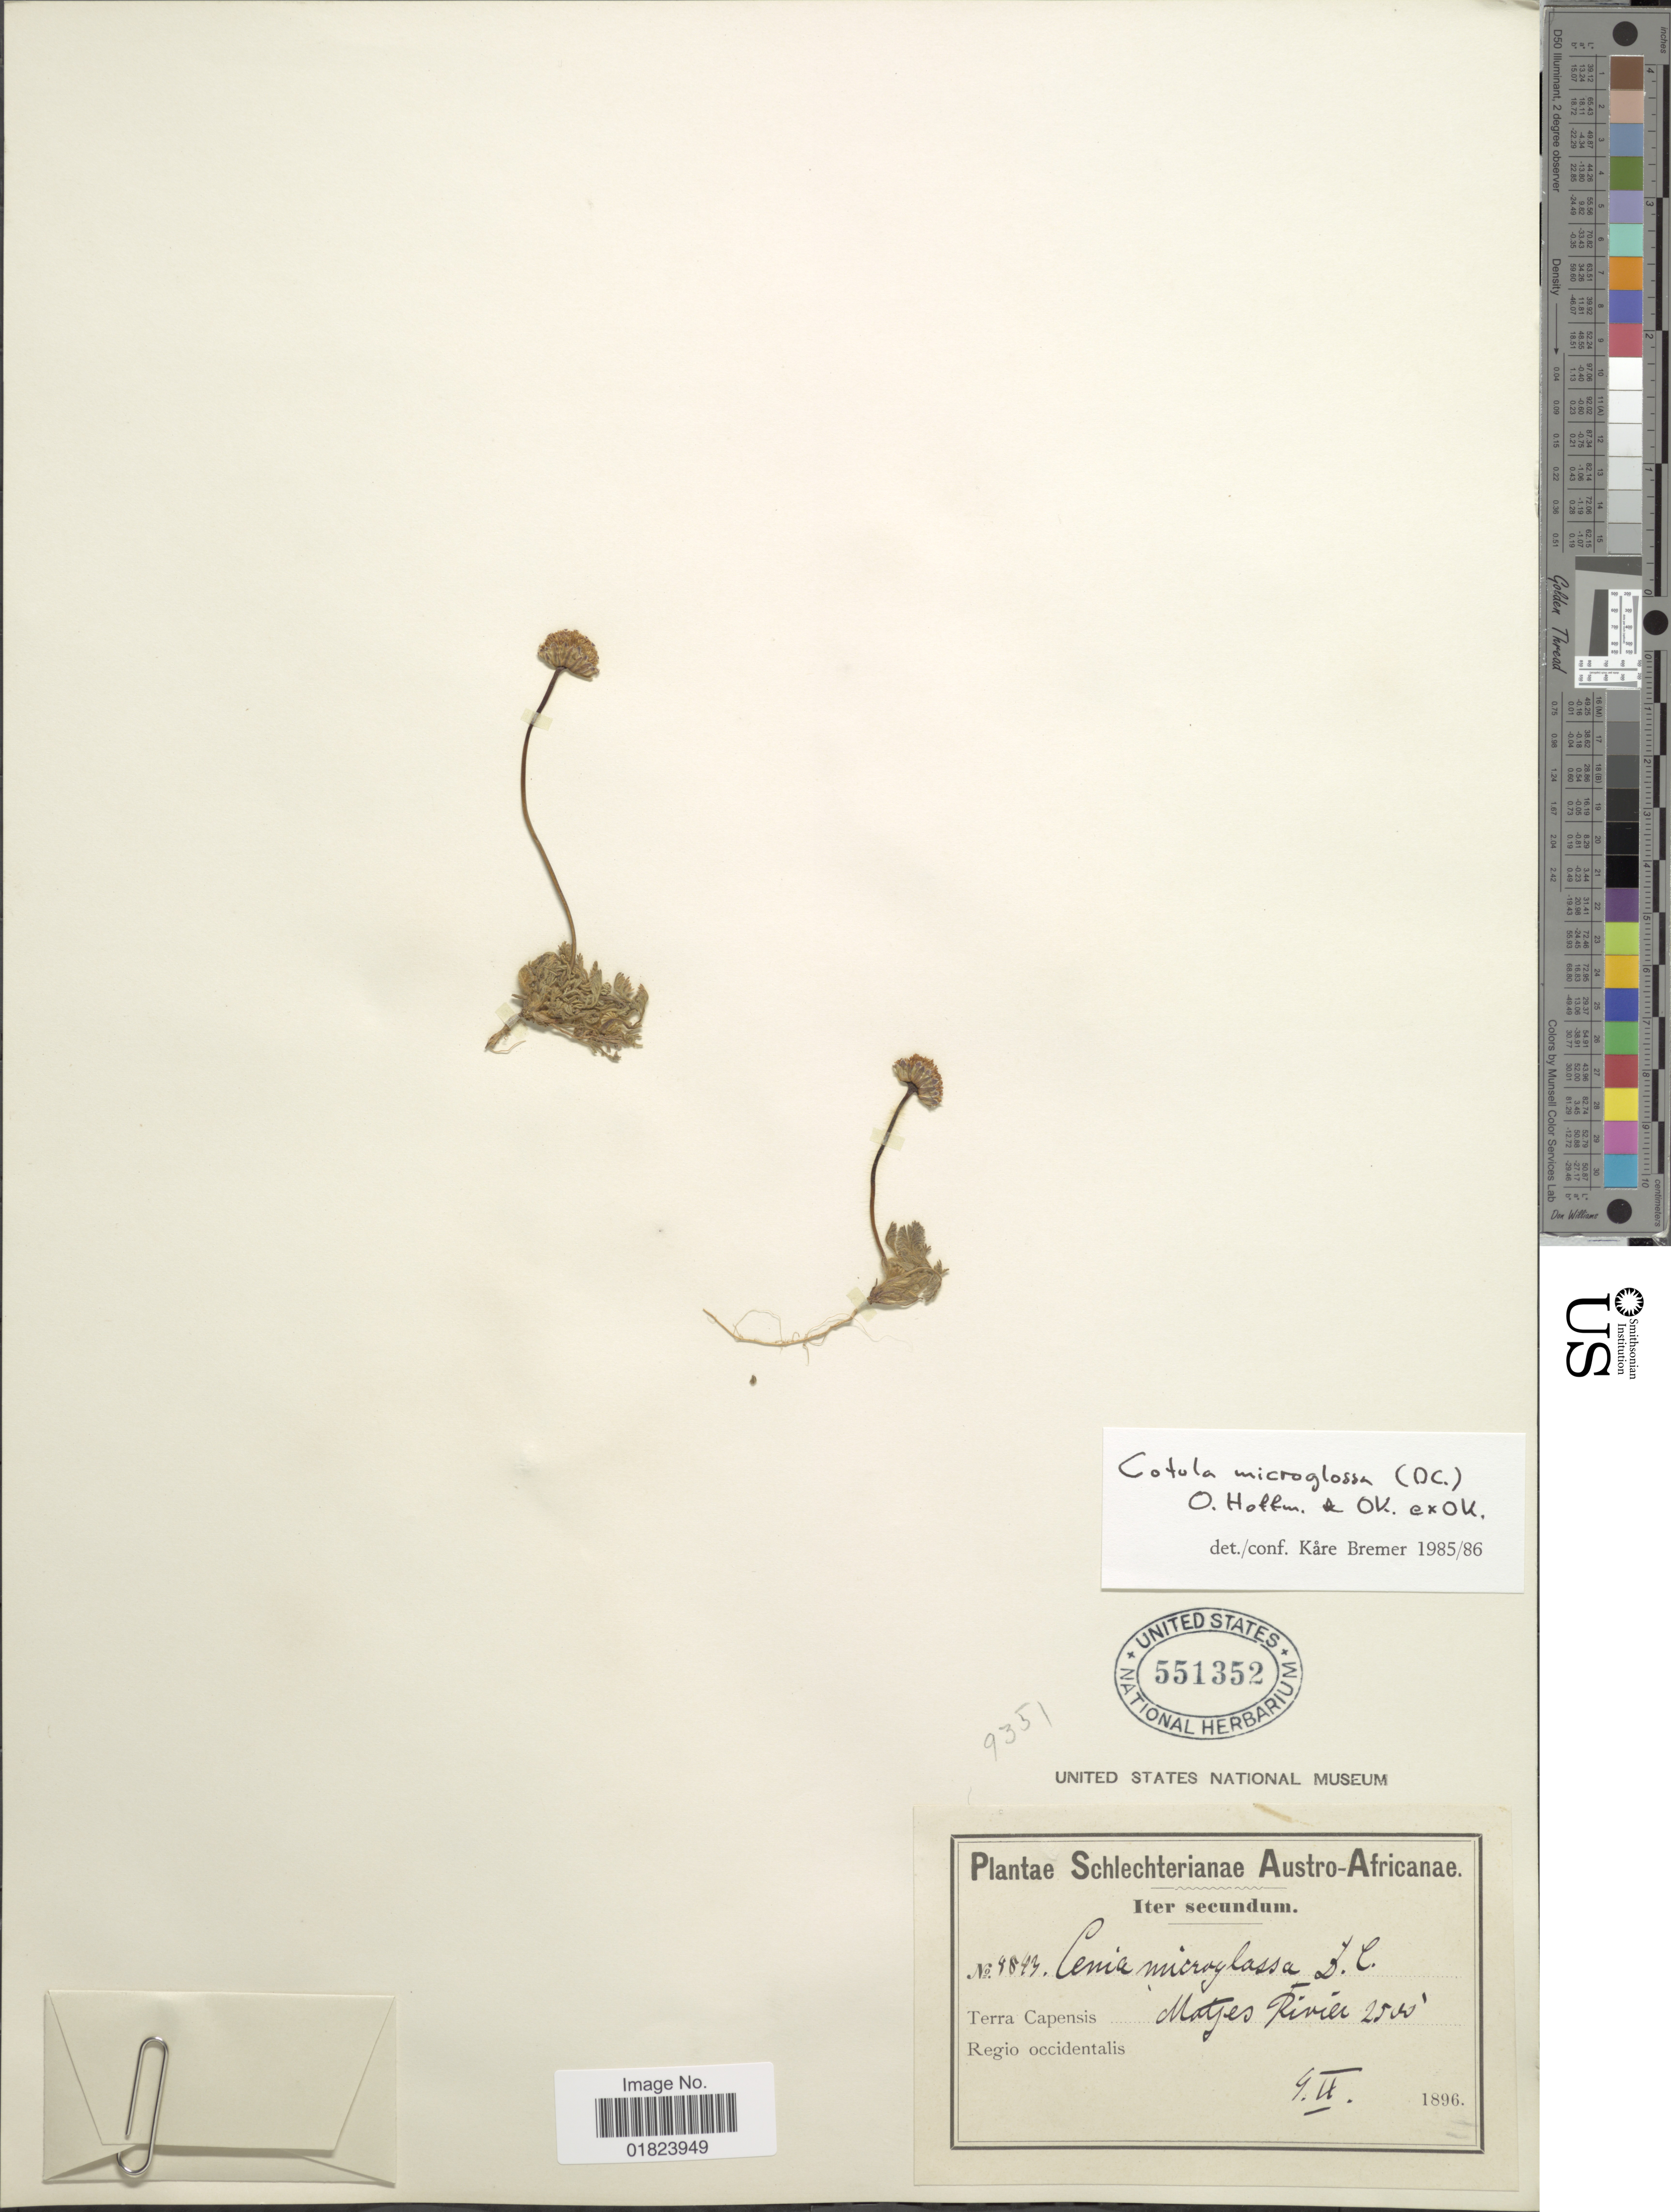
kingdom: Plantae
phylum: Tracheophyta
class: Magnoliopsida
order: Asterales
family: Asteraceae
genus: Cotula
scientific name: Cotula microglossa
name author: O. Hoffm. & Kuntze in Kuntze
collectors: Schlechter, --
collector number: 4543*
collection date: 1896-02-04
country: South Africa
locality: Austro-Africanae, iter secundum, Terra Capensis Matjes River, Regio occidentalis.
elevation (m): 762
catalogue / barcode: US 551352